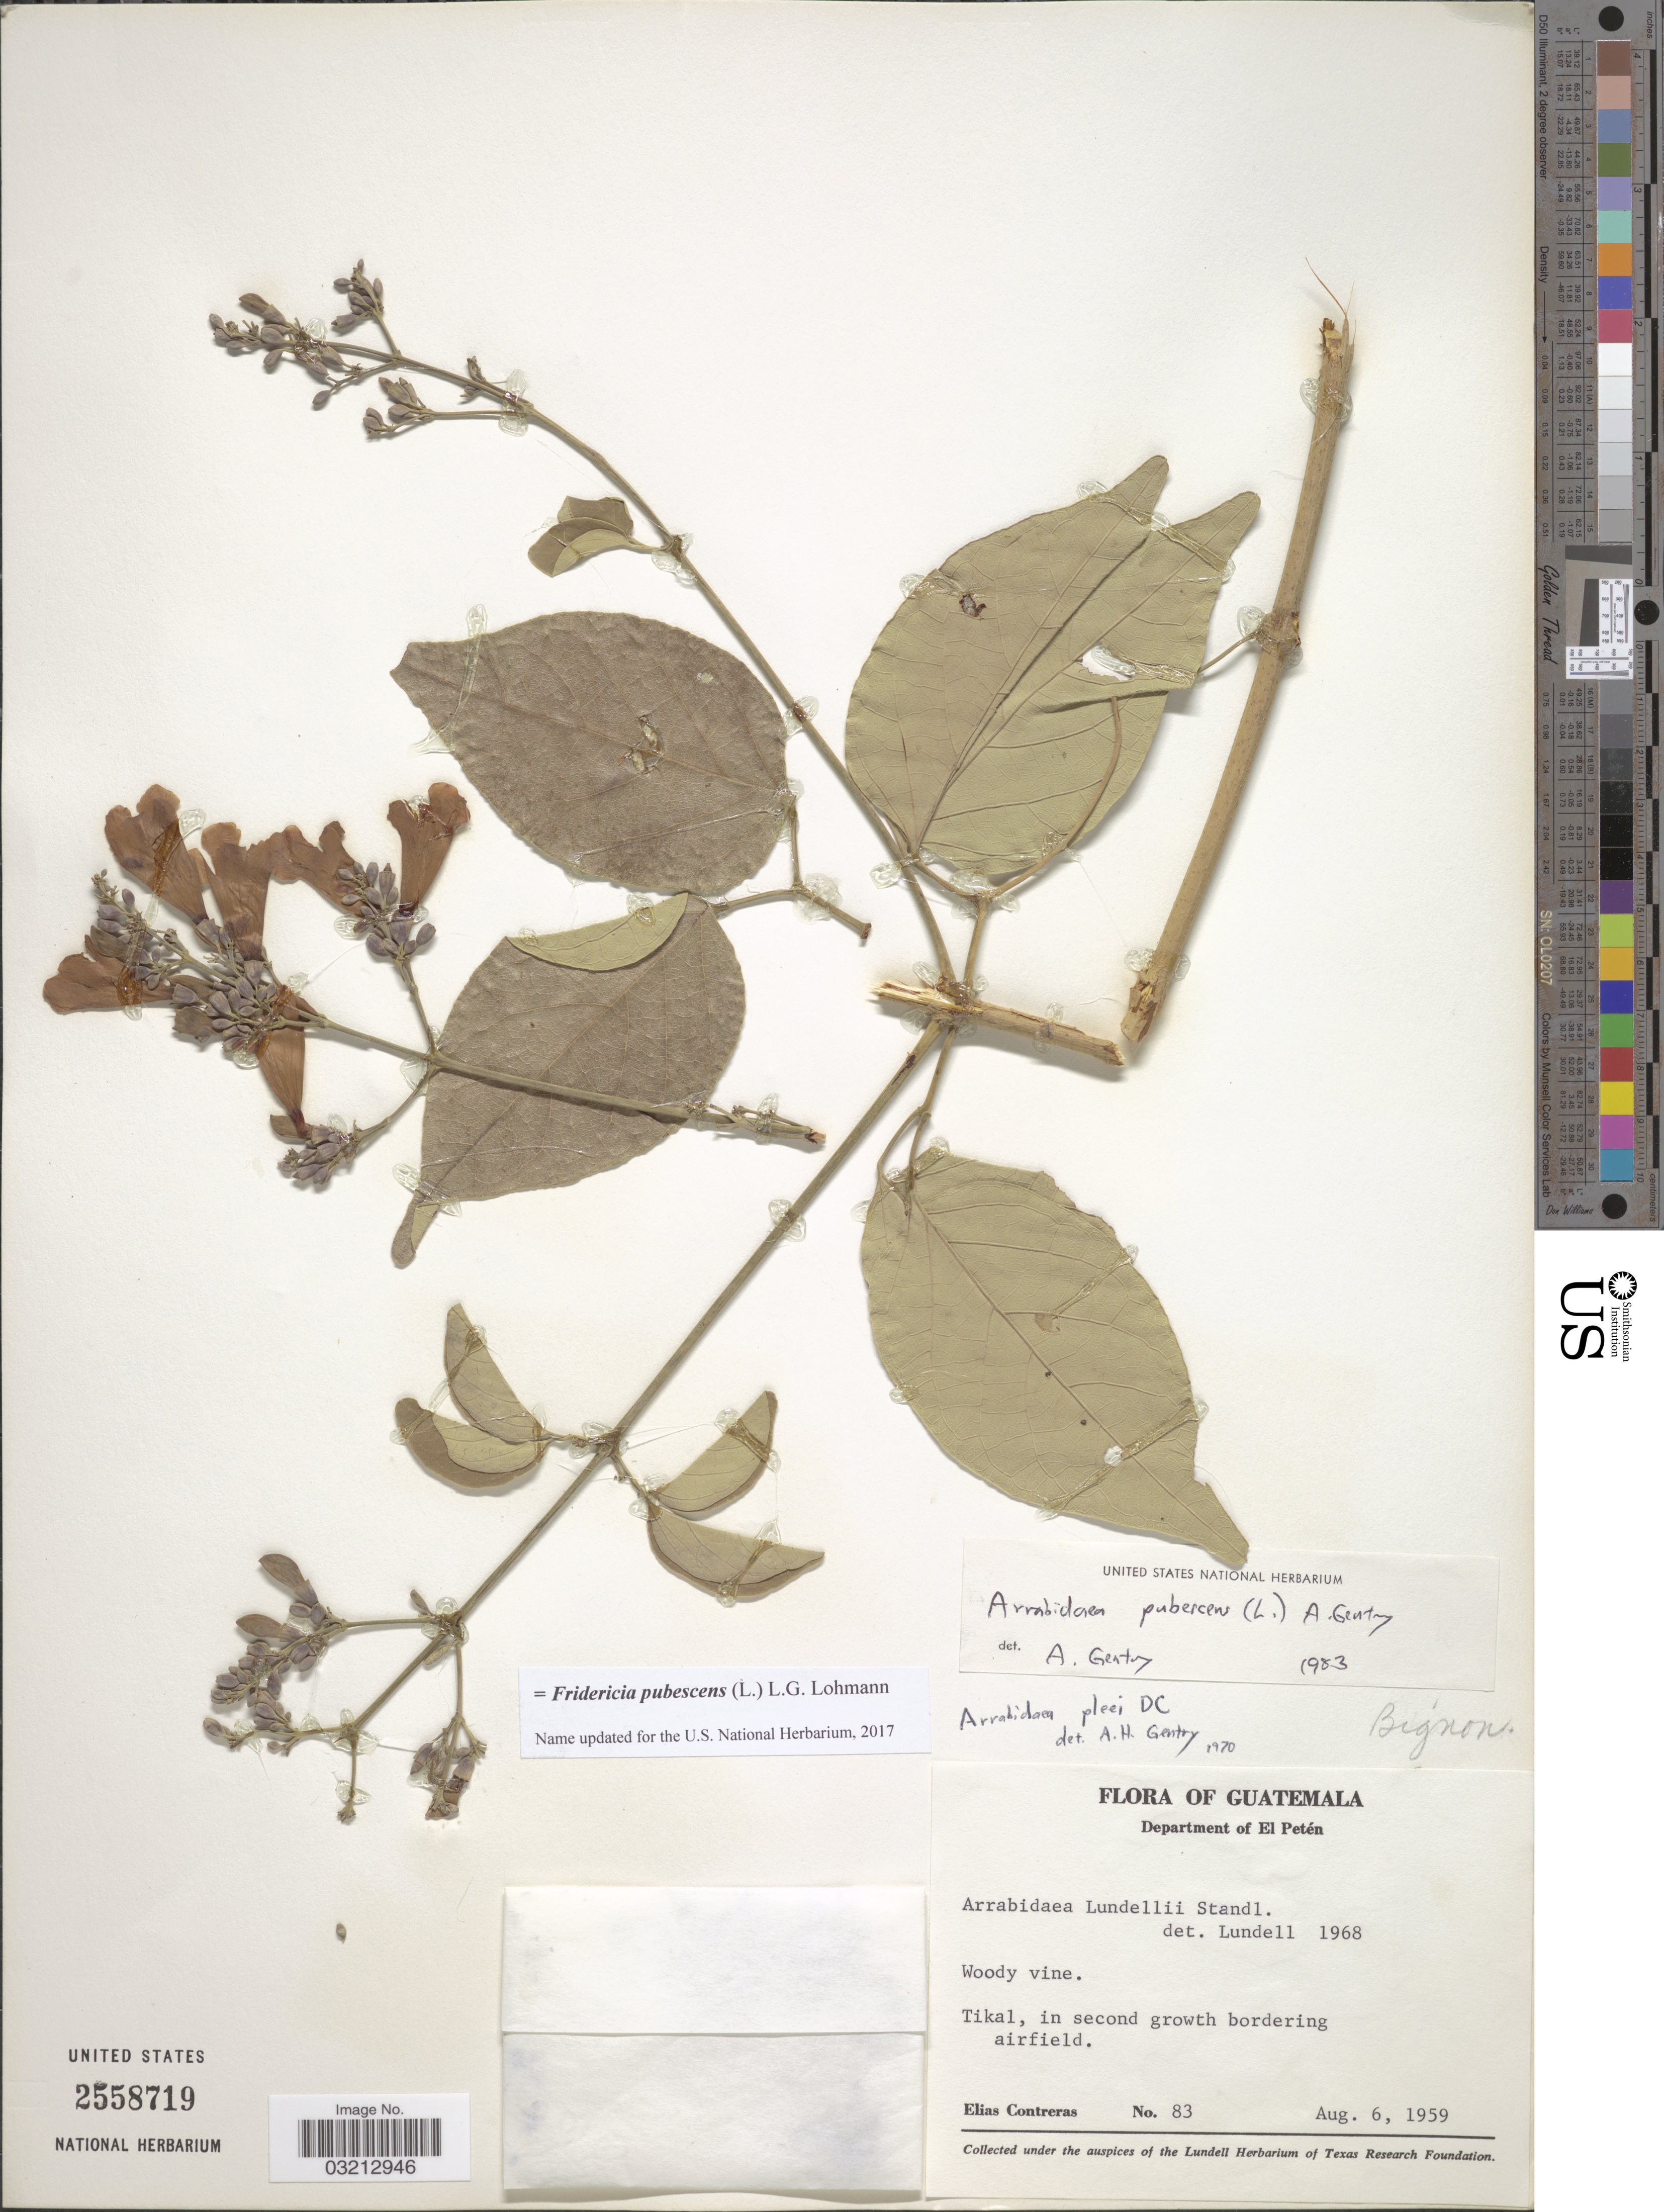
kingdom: Plantae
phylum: Tracheophyta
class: Magnoliopsida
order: Lamiales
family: Bignoniaceae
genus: Fridericia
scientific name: Fridericia pubescens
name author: (L.) L.G. Lohmann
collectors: E. Contreras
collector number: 83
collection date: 1959-08-06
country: Guatemala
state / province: El Petén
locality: Department of El Petén. Tikal.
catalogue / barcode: US 2558719